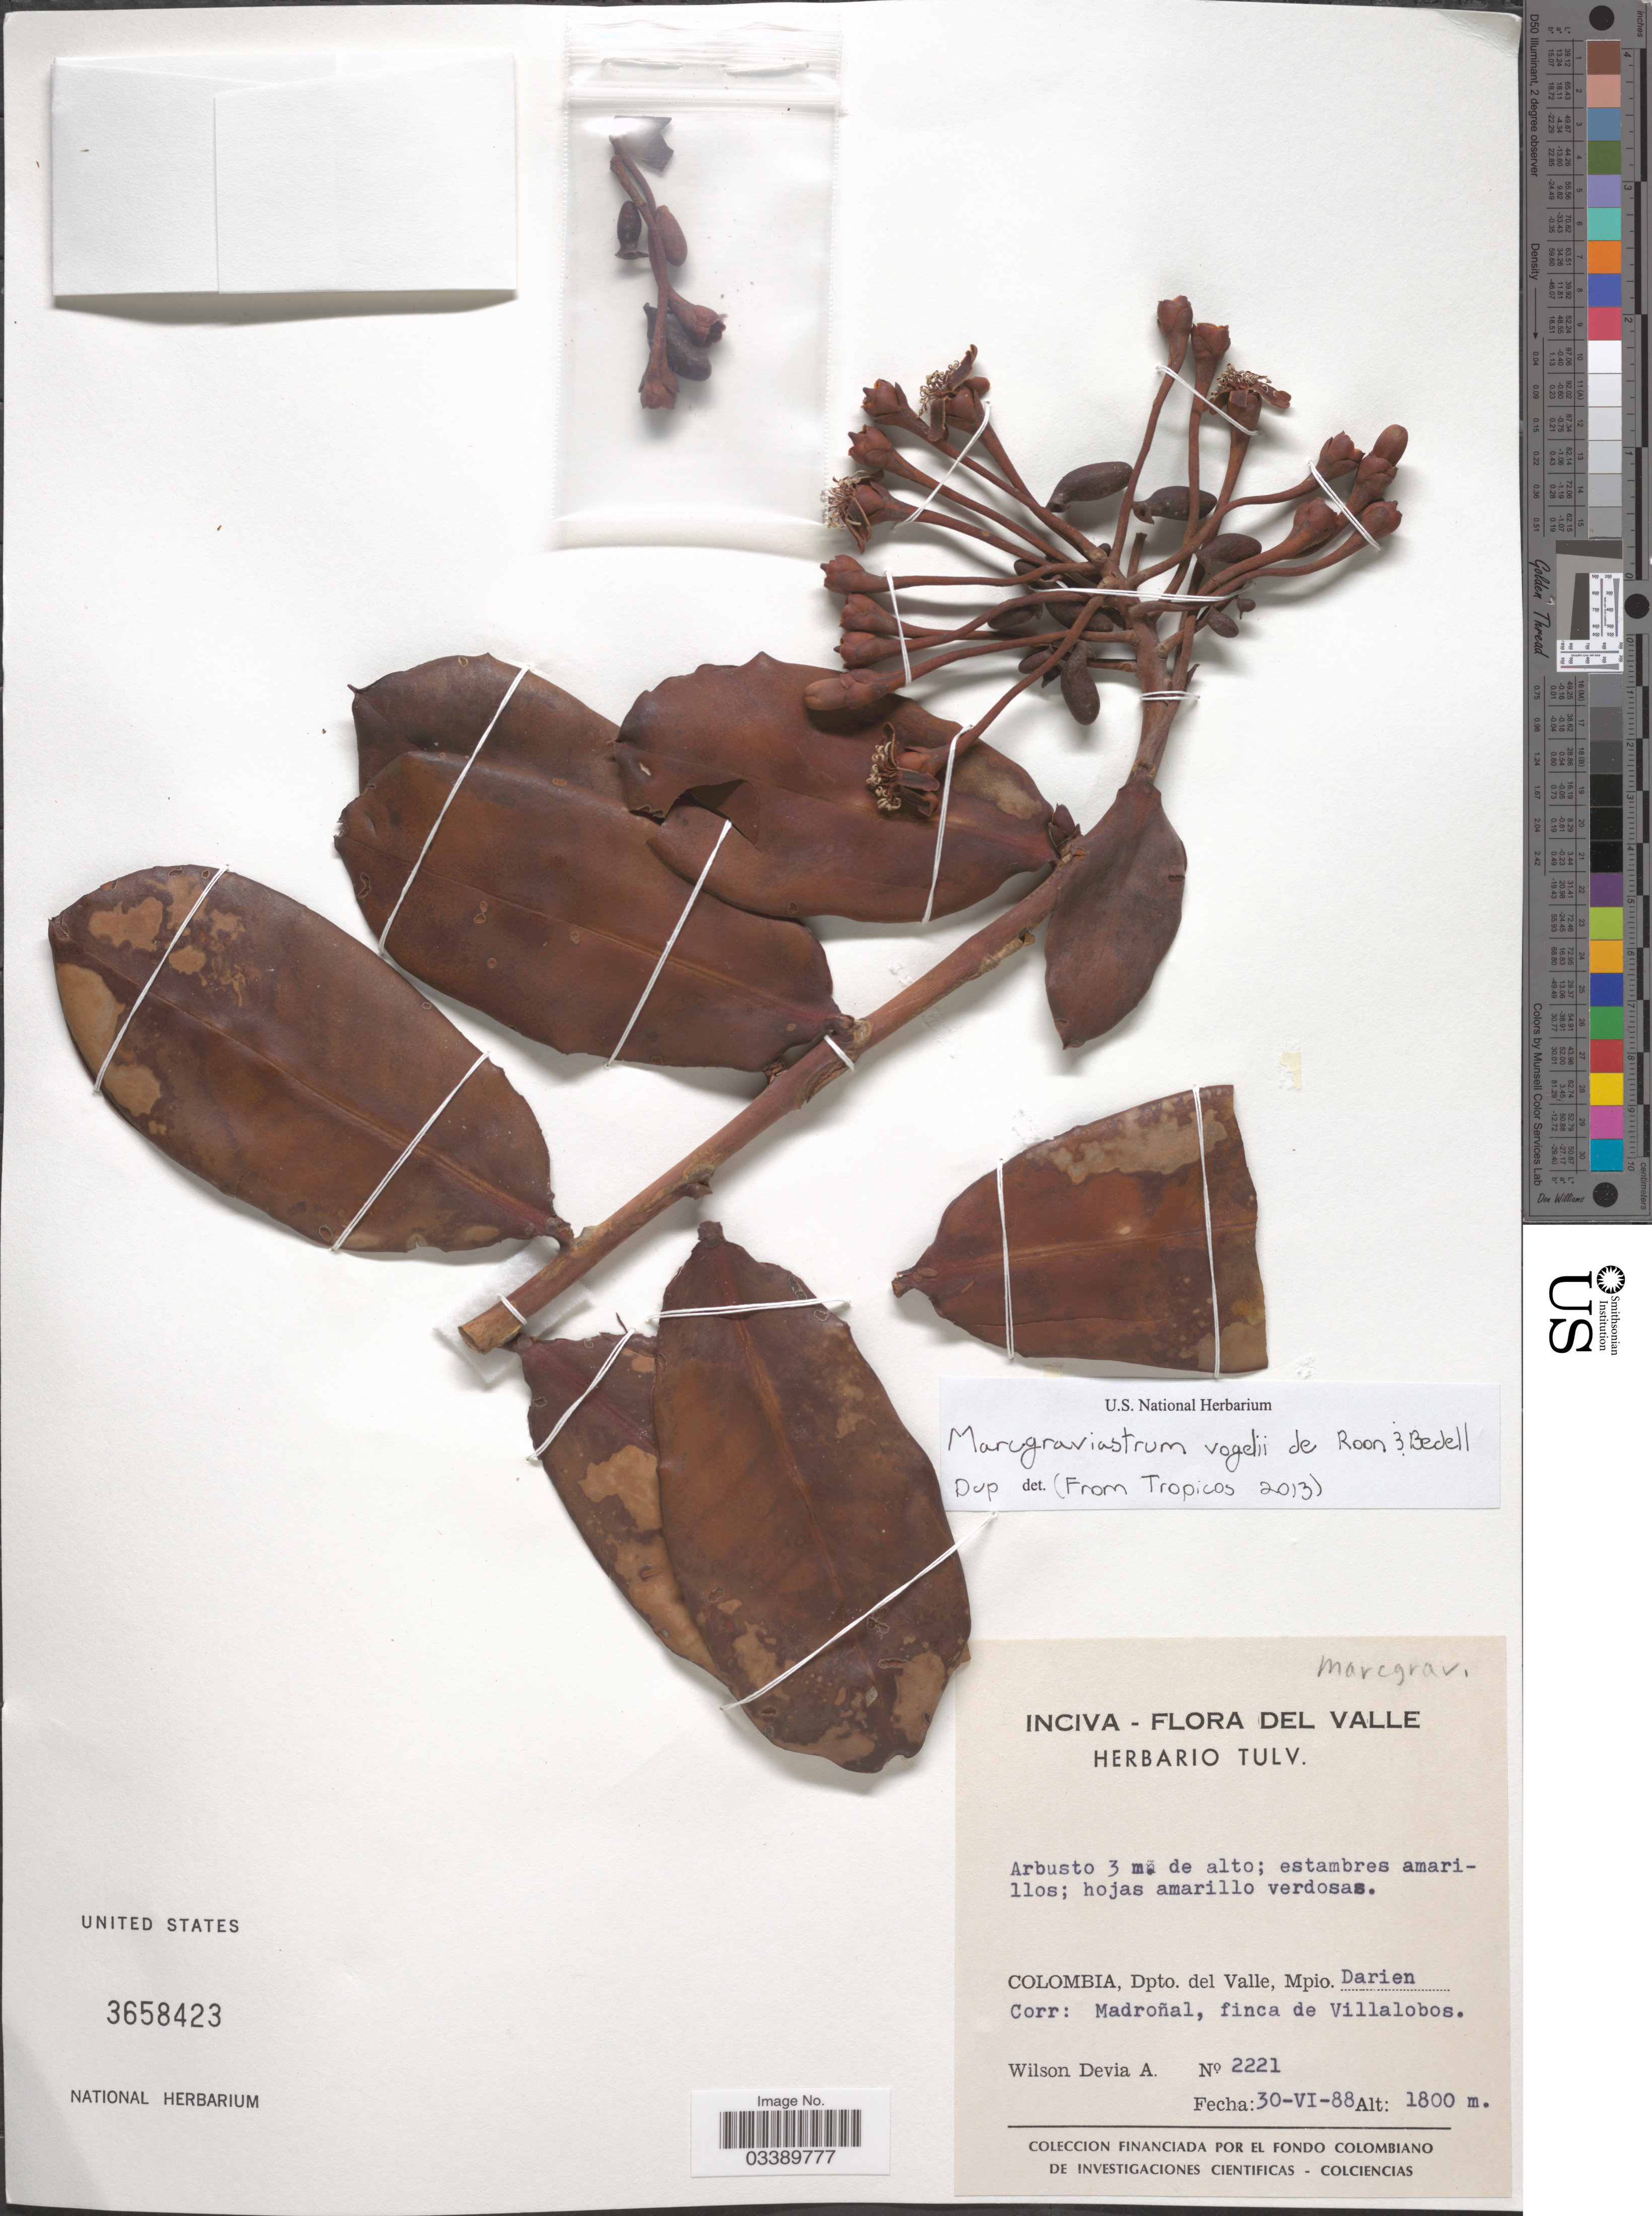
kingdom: Plantae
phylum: Tracheophyta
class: Magnoliopsida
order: Ericales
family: Marcgraviaceae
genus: Marcgraviastrum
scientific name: Marcgraviastrum vogelii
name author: de Roon & Bedell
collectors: W. Devia A.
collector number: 2221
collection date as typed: Transcribed d/m/y: 30/6/88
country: Colombia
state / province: Valle del Cauca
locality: Del Valle. Dpto. del Valle, Mpio. Darien. Corr: Madroñal, finca de Villalobos.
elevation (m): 1800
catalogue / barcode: US 3658423